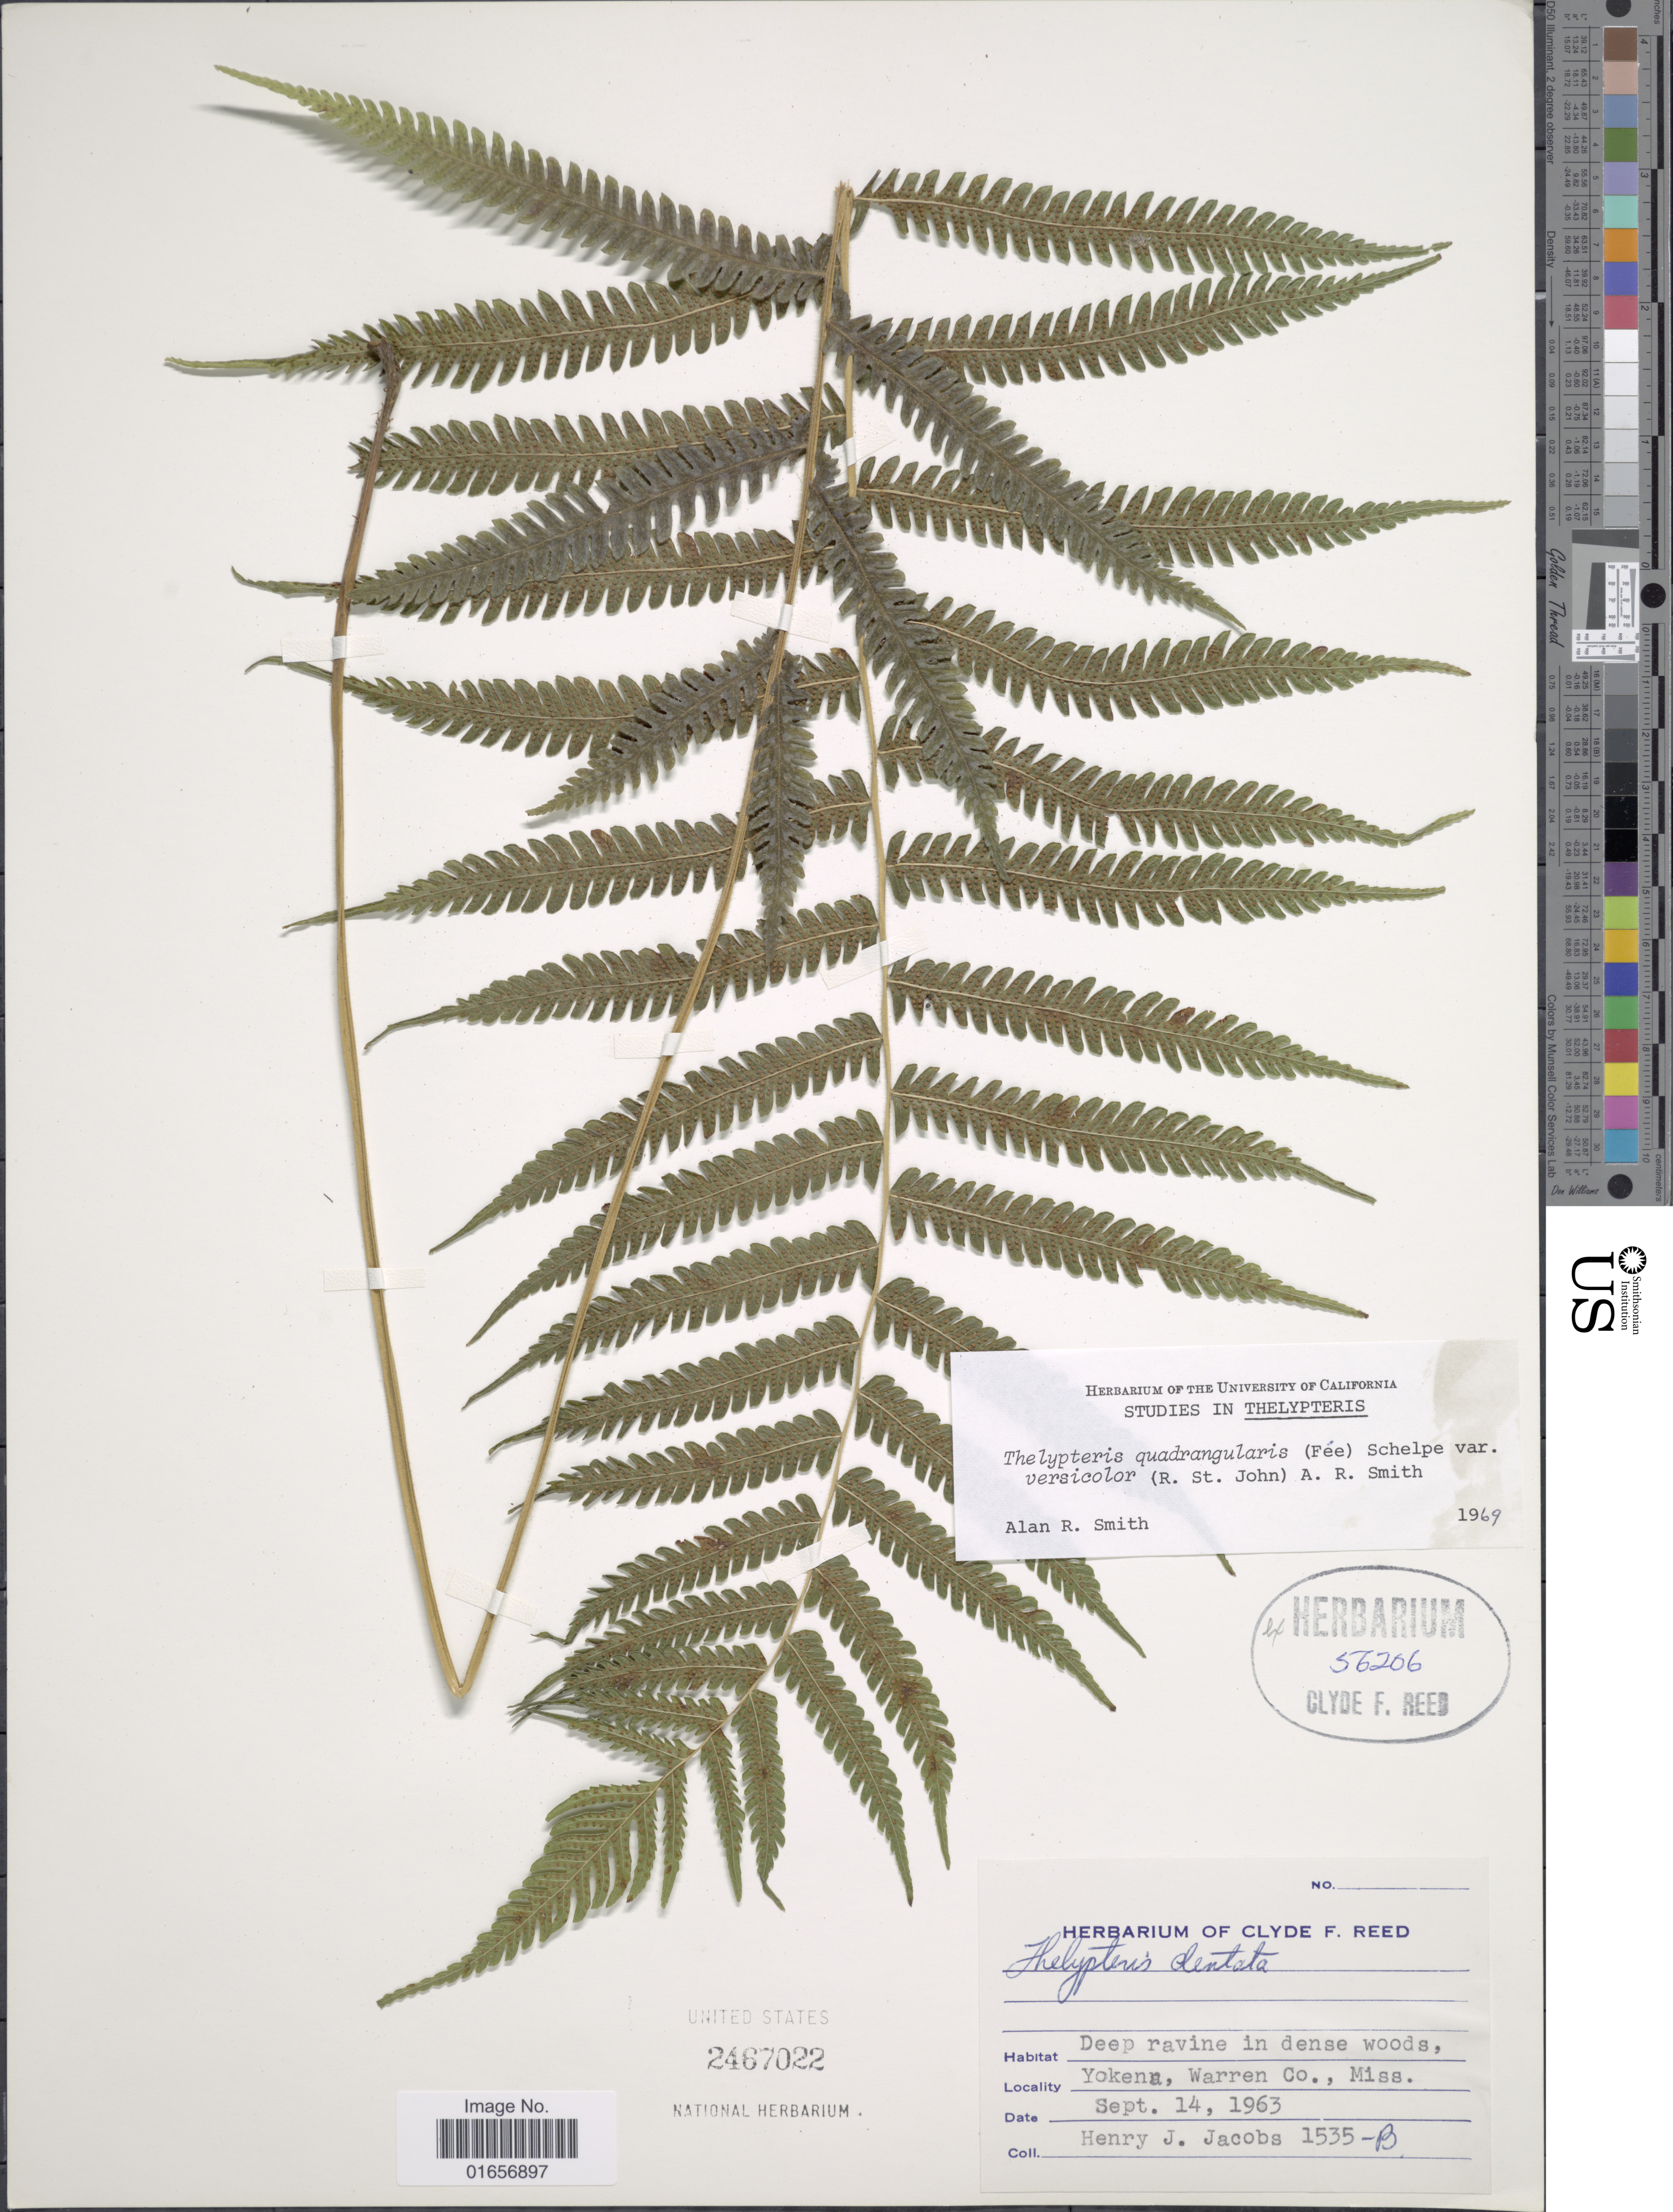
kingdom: Plantae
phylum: Tracheophyta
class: Polypodiopsida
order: Polypodiales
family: Thelypteridaceae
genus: Christella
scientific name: Christella hispidula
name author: (Decne.) Holttum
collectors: H. Jacobs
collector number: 1535- B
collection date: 1963-09-14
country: United States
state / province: Mississippi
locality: Yokena, Warren Co.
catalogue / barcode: US 2467022